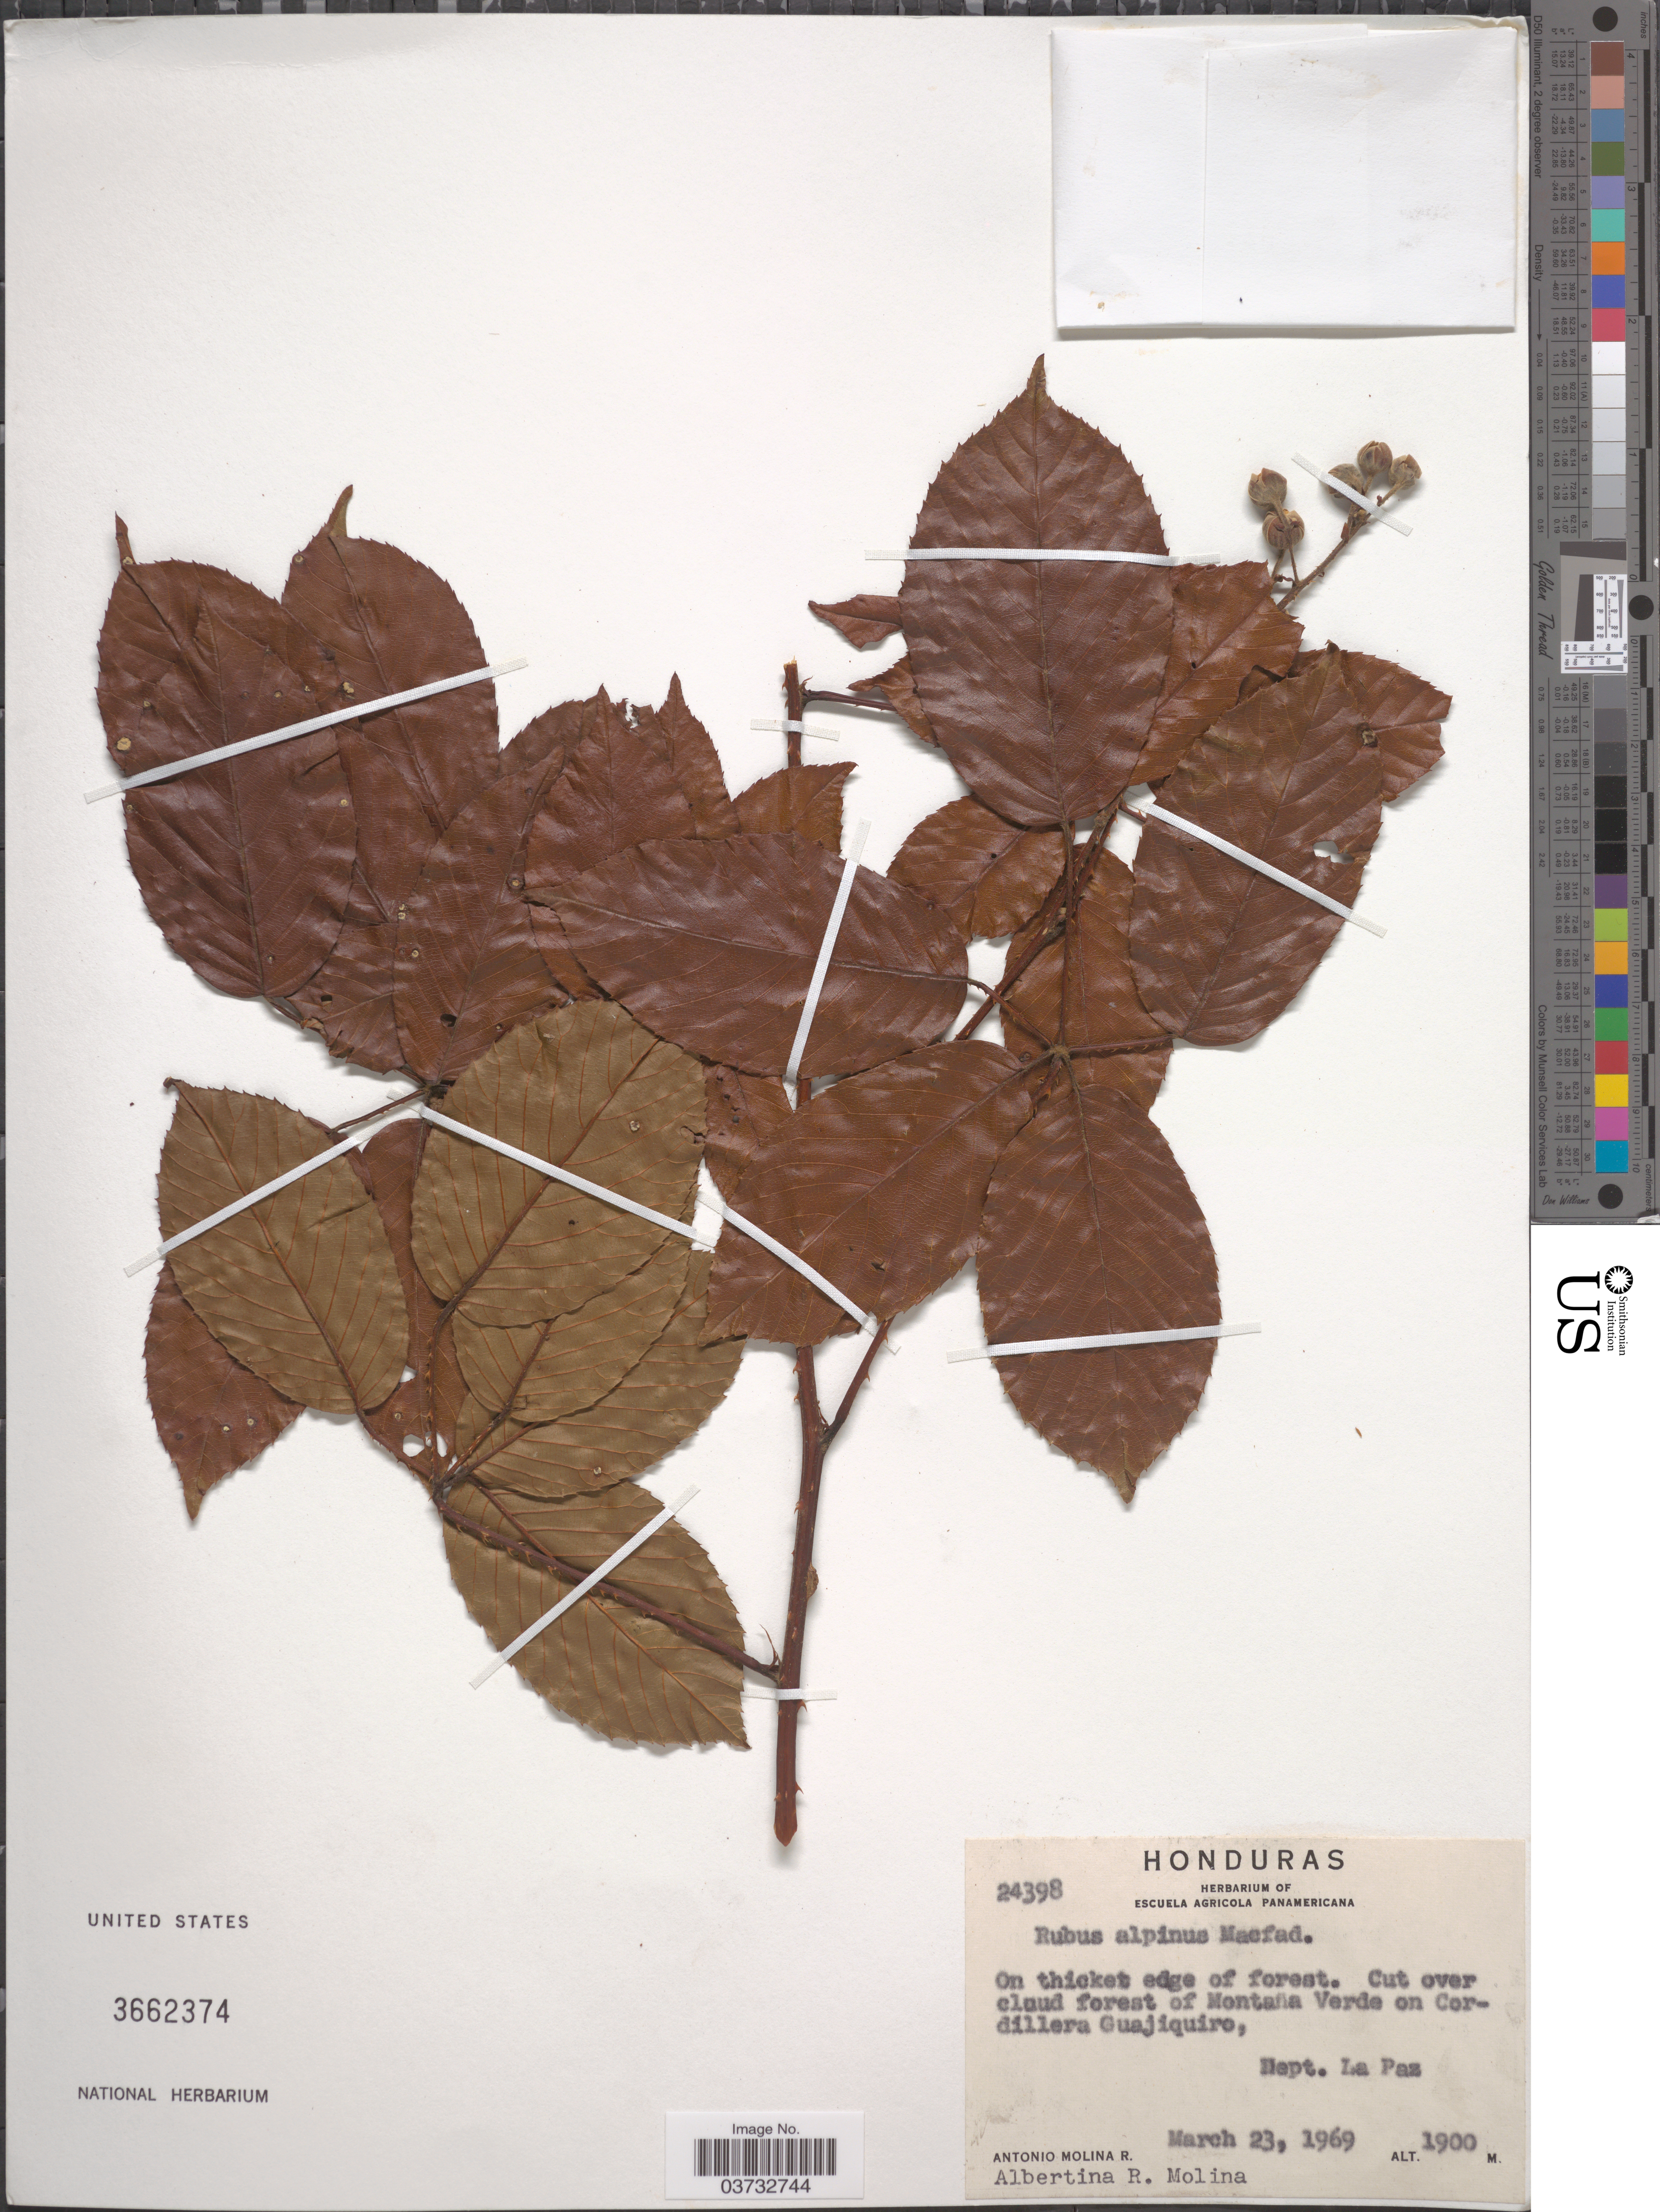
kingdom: Plantae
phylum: Tracheophyta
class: Magnoliopsida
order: Rosales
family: Rosaceae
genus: Rubus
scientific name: Rubus alpinus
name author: Macfad. ex Griseb.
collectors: A. Molina R. & A. R. Molina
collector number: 24398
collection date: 1969-03-23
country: Honduras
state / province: La Paz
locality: Cut over cloud forest of Montaña Verde on Cordillera Guajiquiro, Dept. La Paz.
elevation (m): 1900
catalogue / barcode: US 3662374